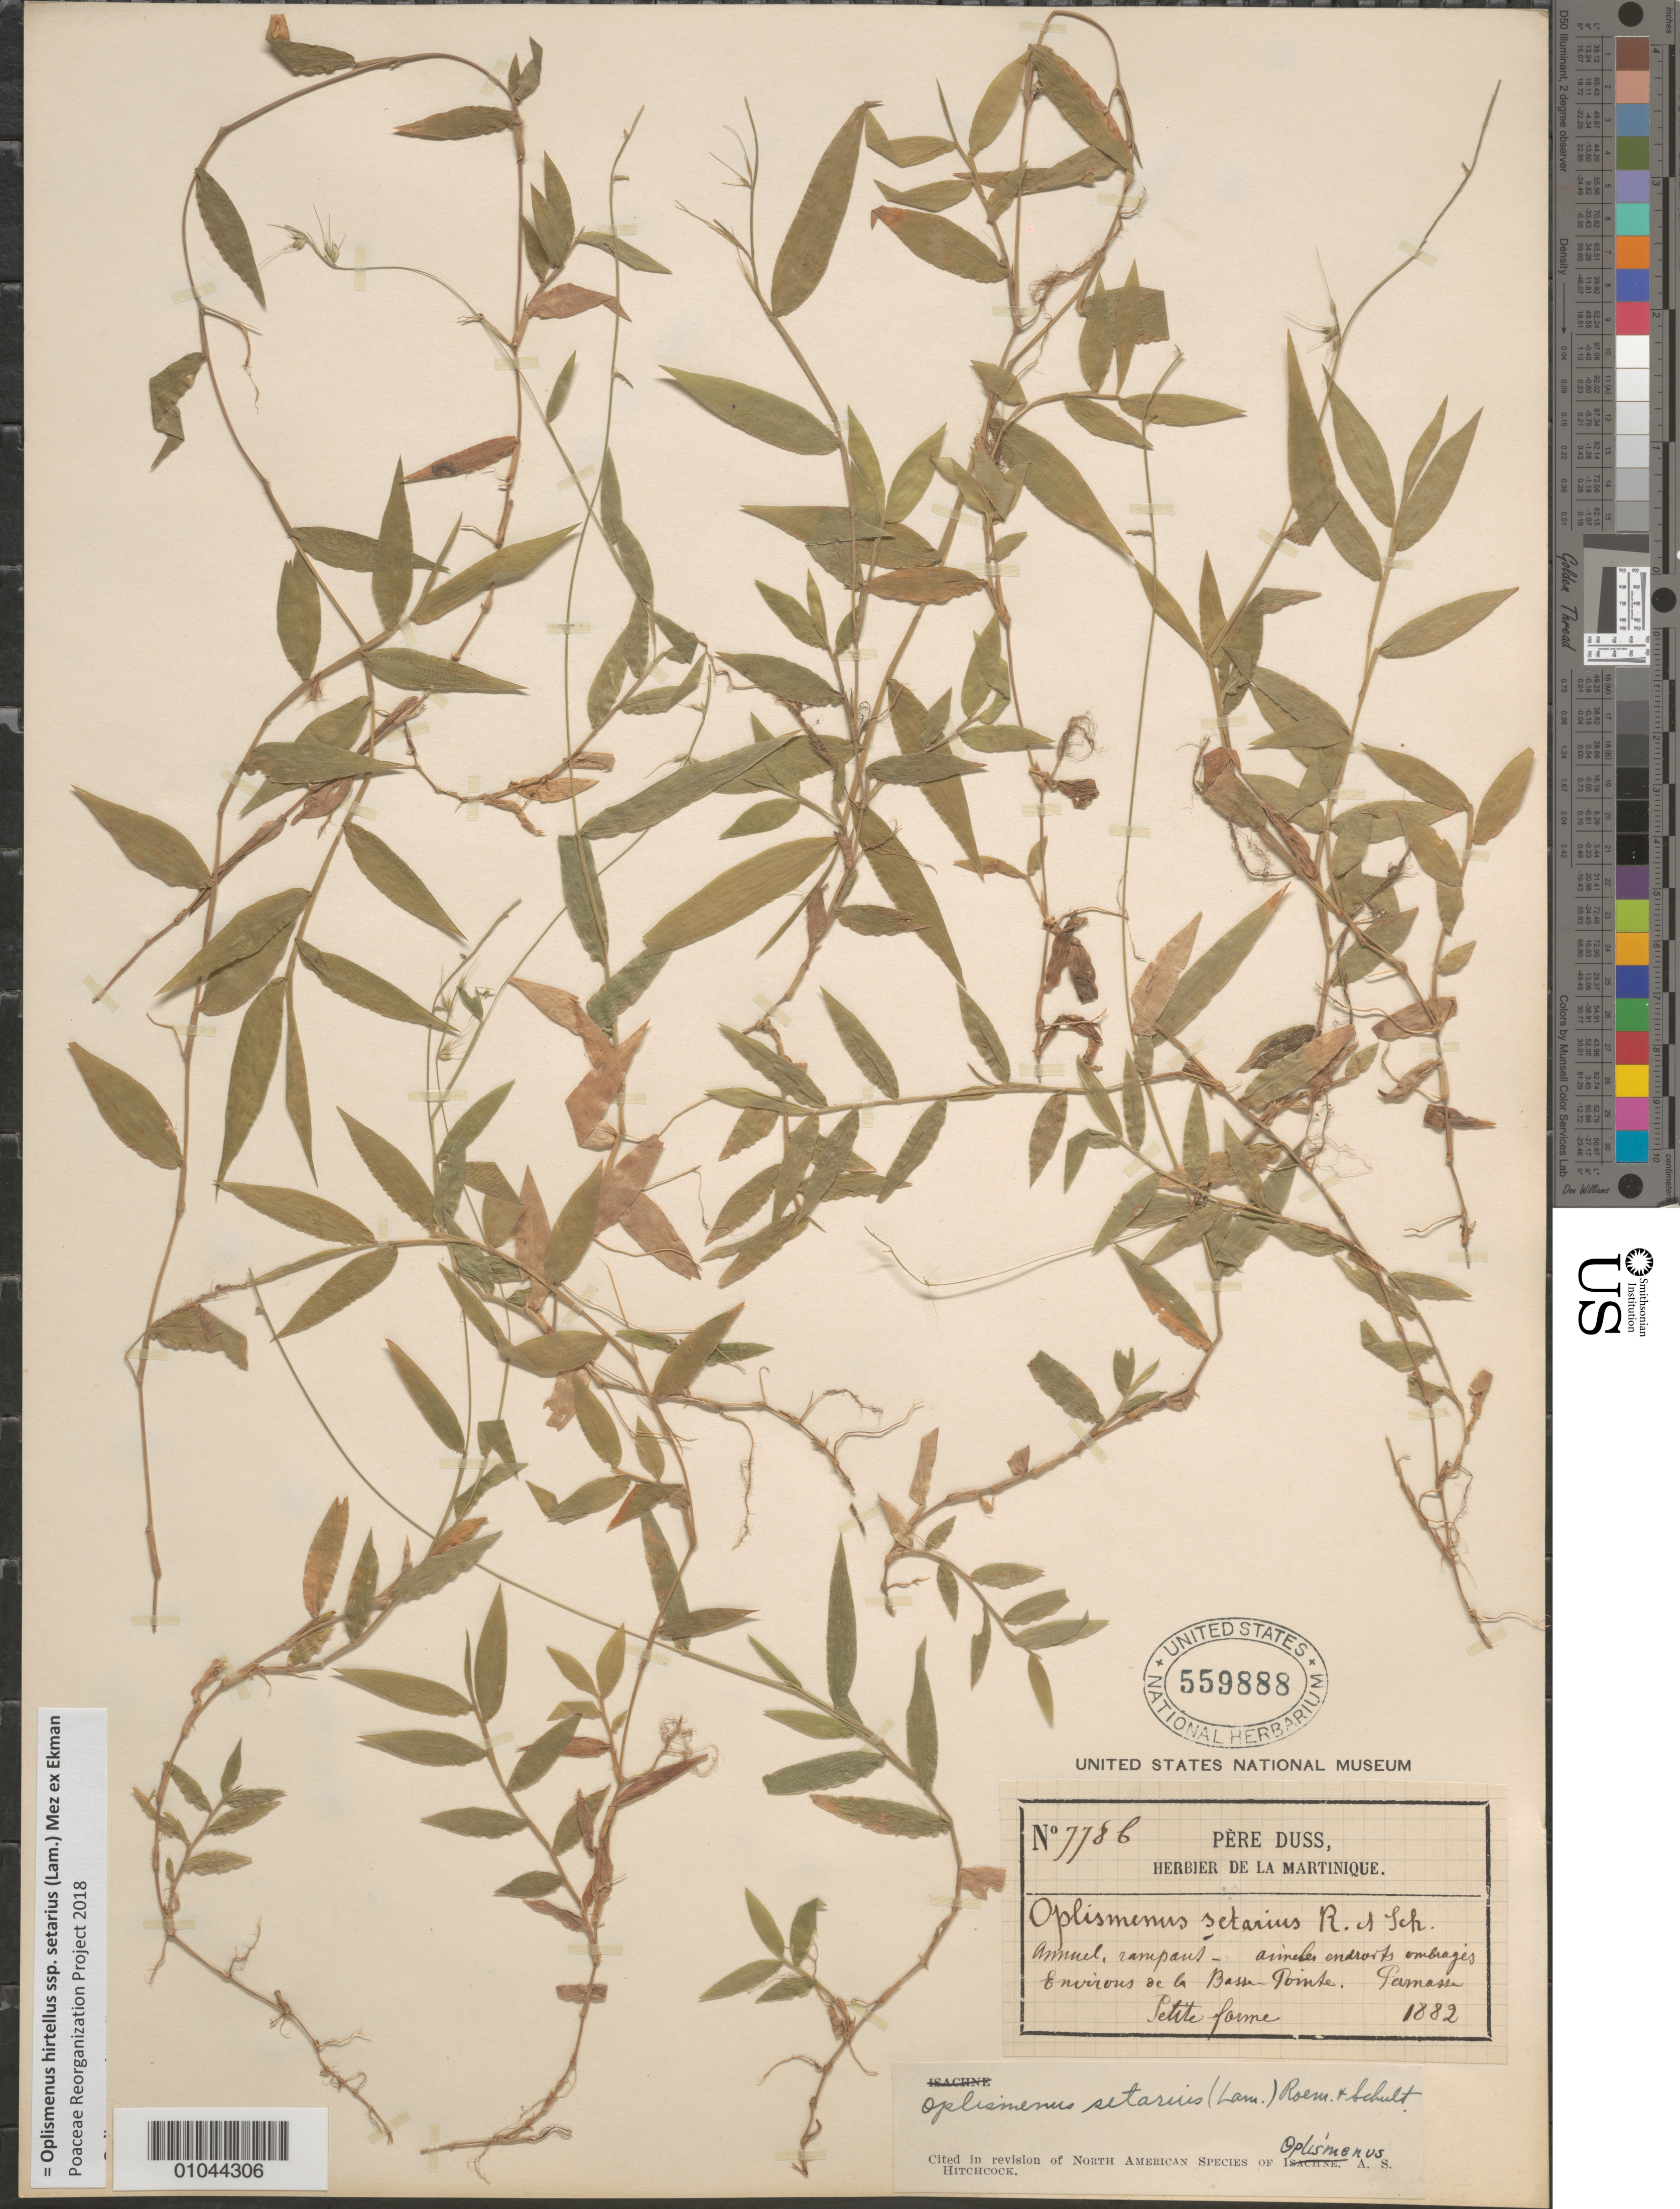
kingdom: Plantae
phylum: Tracheophyta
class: Liliopsida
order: Poales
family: Poaceae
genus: Oplismenus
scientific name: Oplismenus hirtellus subsp. setarius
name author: (Lam.) Mez ex Ekman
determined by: Poaceae Reorganization Project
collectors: Père Duss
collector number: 7786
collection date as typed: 01 Jan 1882 to 31 Dec 1882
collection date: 1882-01-01/1882-12-31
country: Martinique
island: Martinique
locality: arinebes endroits ombrages envious de la Bassa Point, Pamassa Petite forme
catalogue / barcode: US 559888